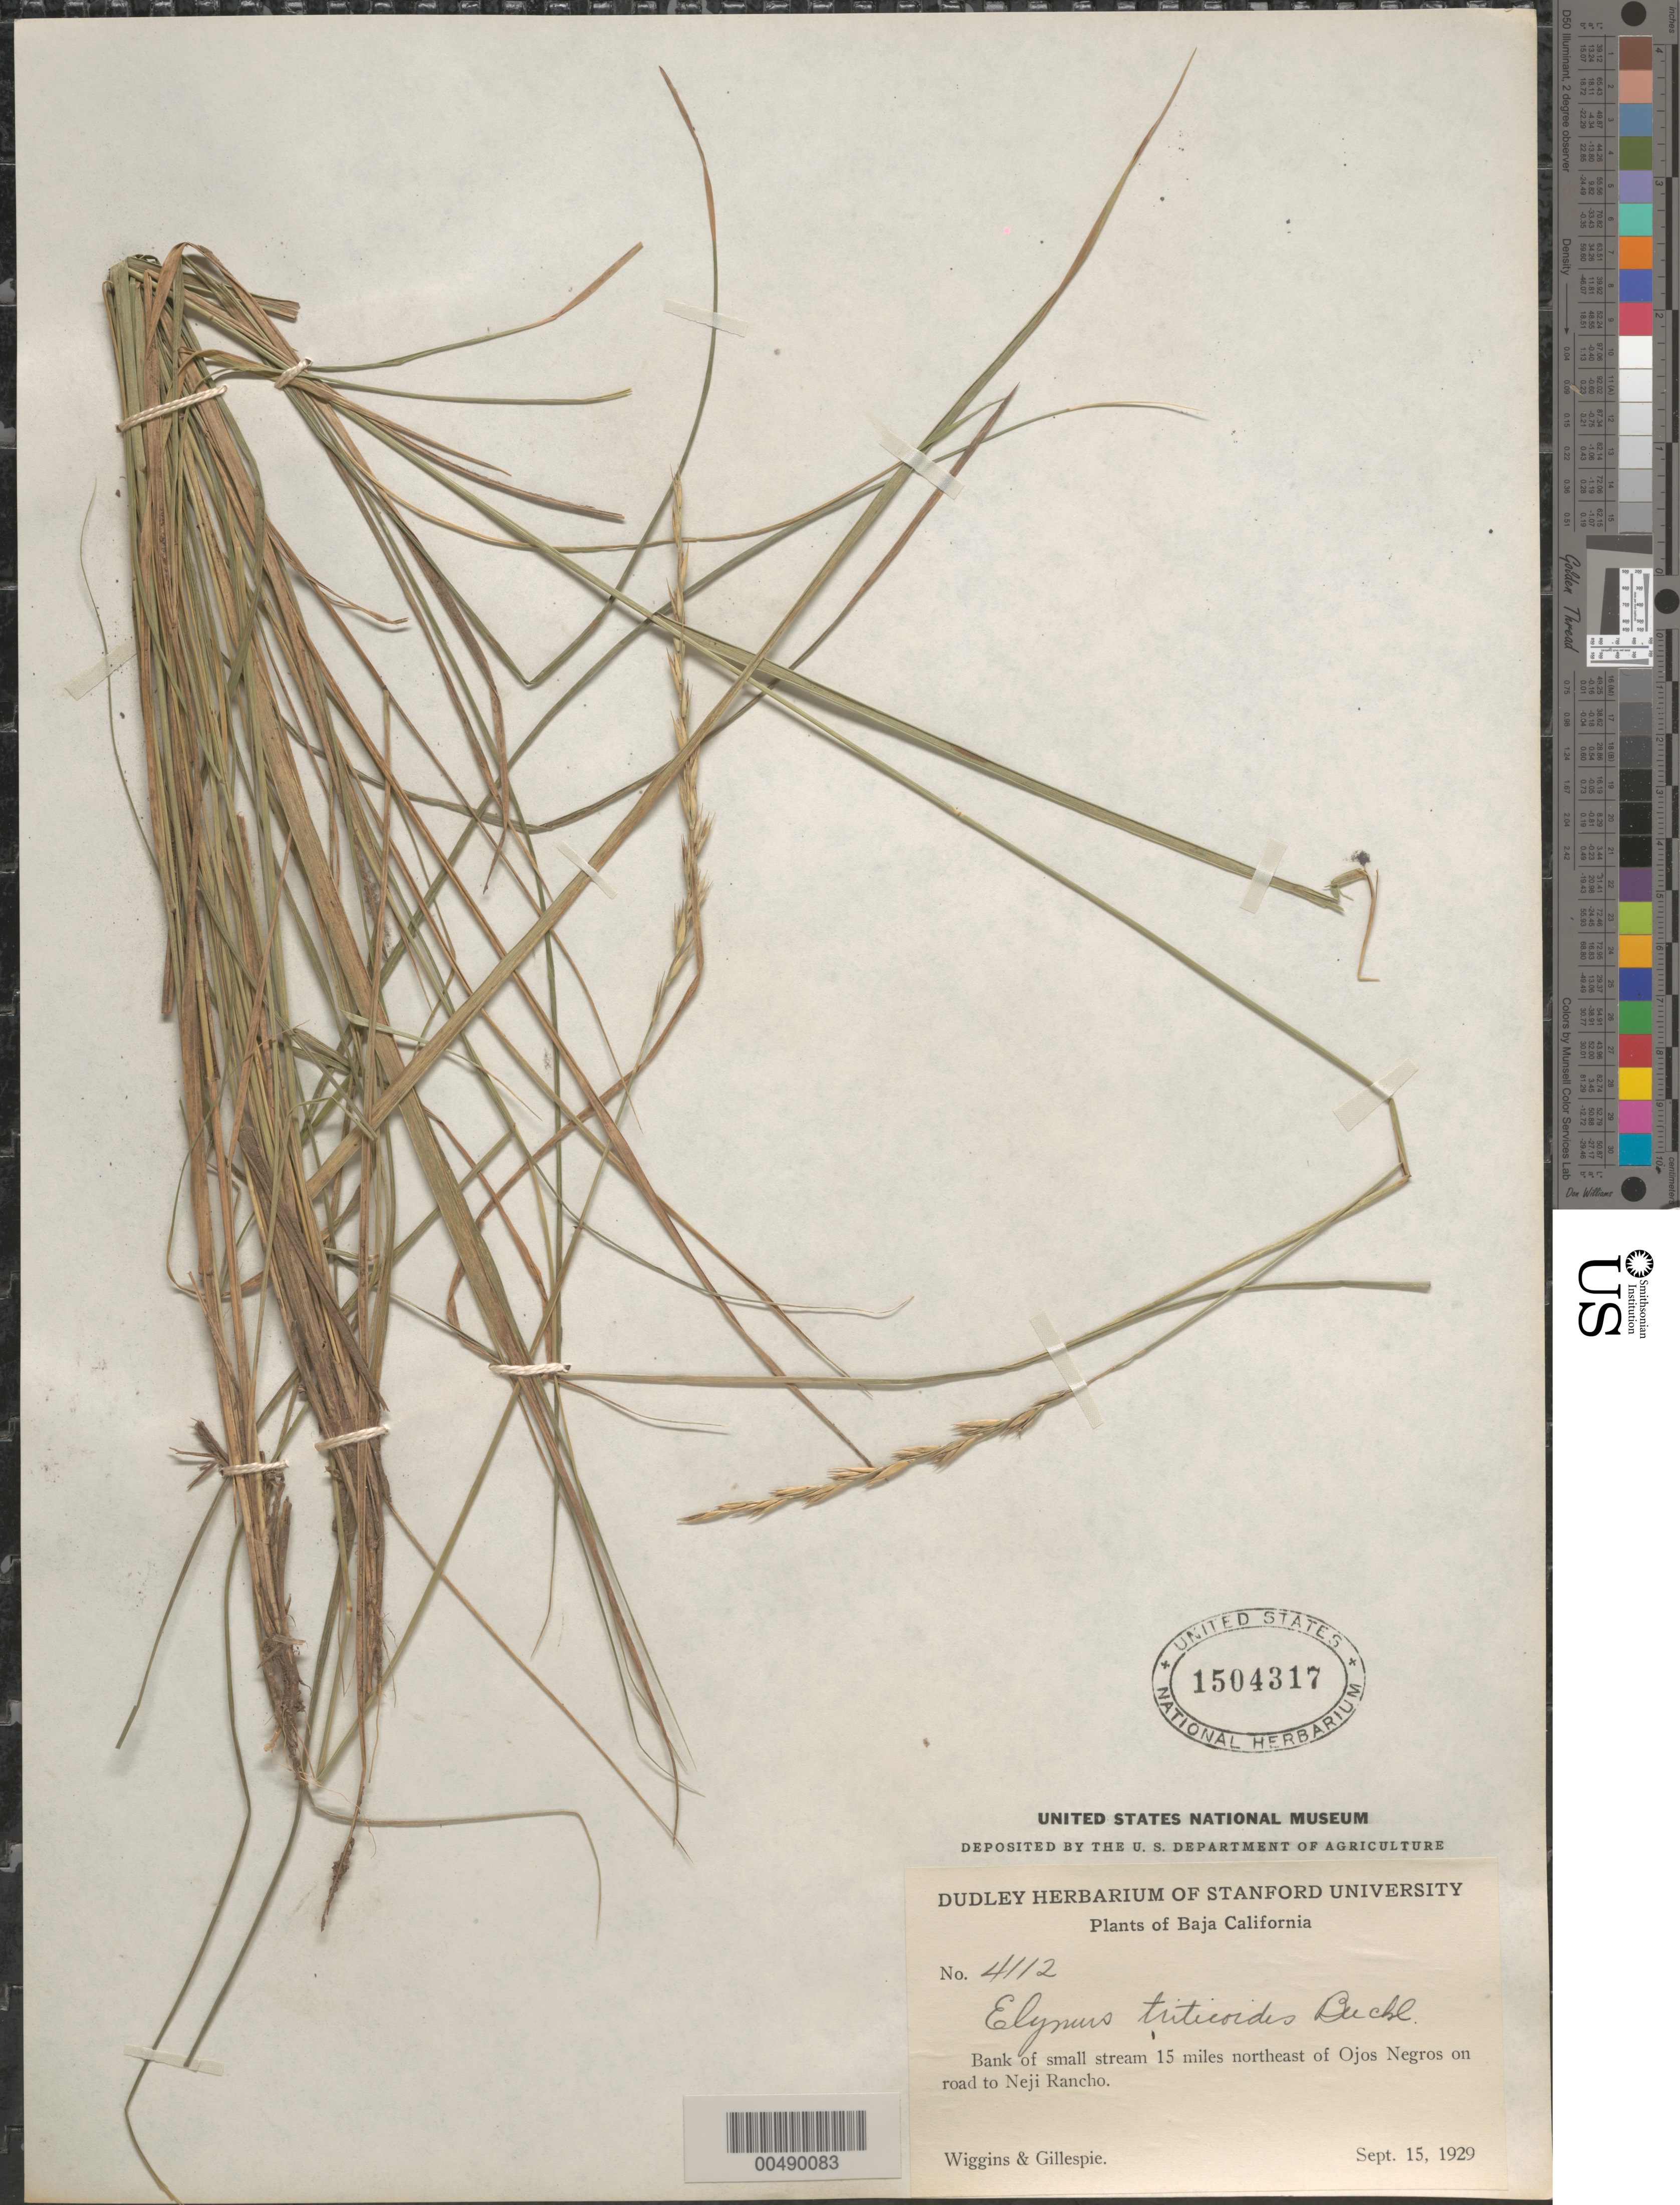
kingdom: Plantae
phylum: Tracheophyta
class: Liliopsida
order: Poales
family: Poaceae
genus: Elymus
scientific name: Elymus triticoides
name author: Buckley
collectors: -- Wiggins & -- Gillespie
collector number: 4112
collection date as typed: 15 Sep 1929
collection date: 1929-09-15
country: Mexico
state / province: Baja California Norte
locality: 15 mi NE of Ojos Negros on rd to Neji Rancho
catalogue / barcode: US 1504317